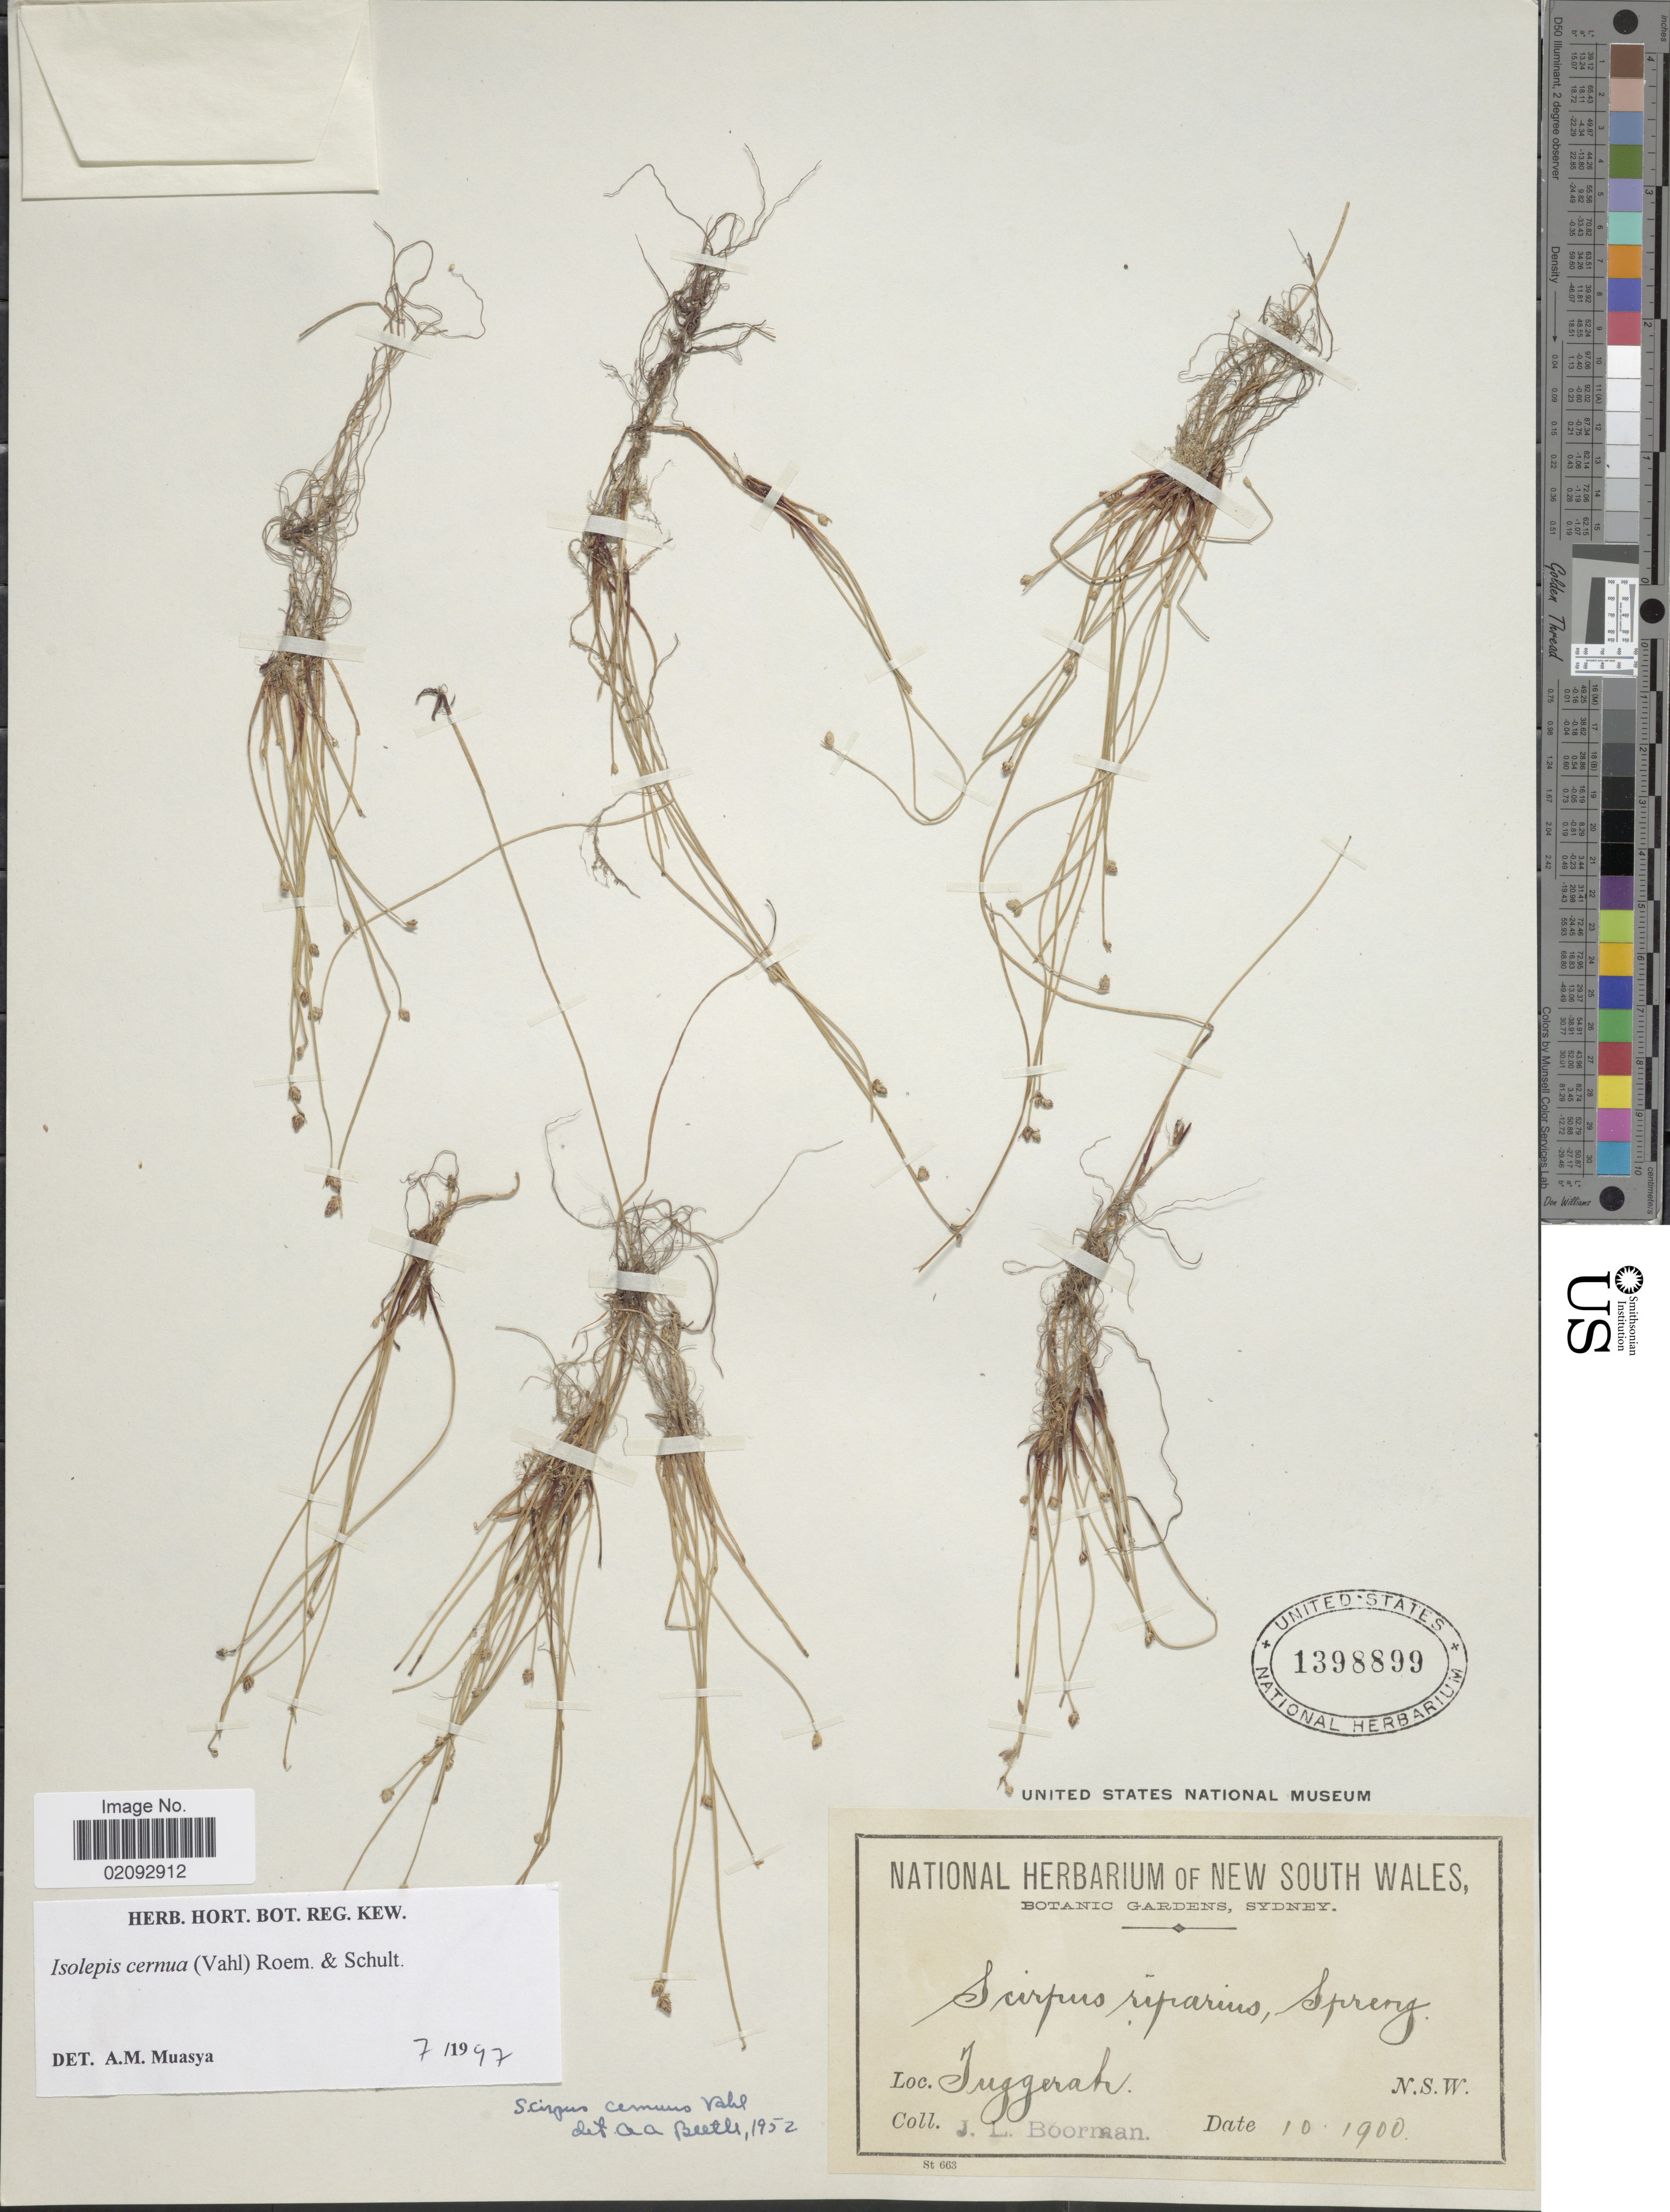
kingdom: Plantae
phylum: Tracheophyta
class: Liliopsida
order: Poales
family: Cyperaceae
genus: Isolepis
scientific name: Isolepis cernua var. cernua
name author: (Vahl) Roem. & Schult.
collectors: J. Boorman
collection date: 1900-10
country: Australia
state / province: New South Wales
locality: Juggerah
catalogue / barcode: US 1398899